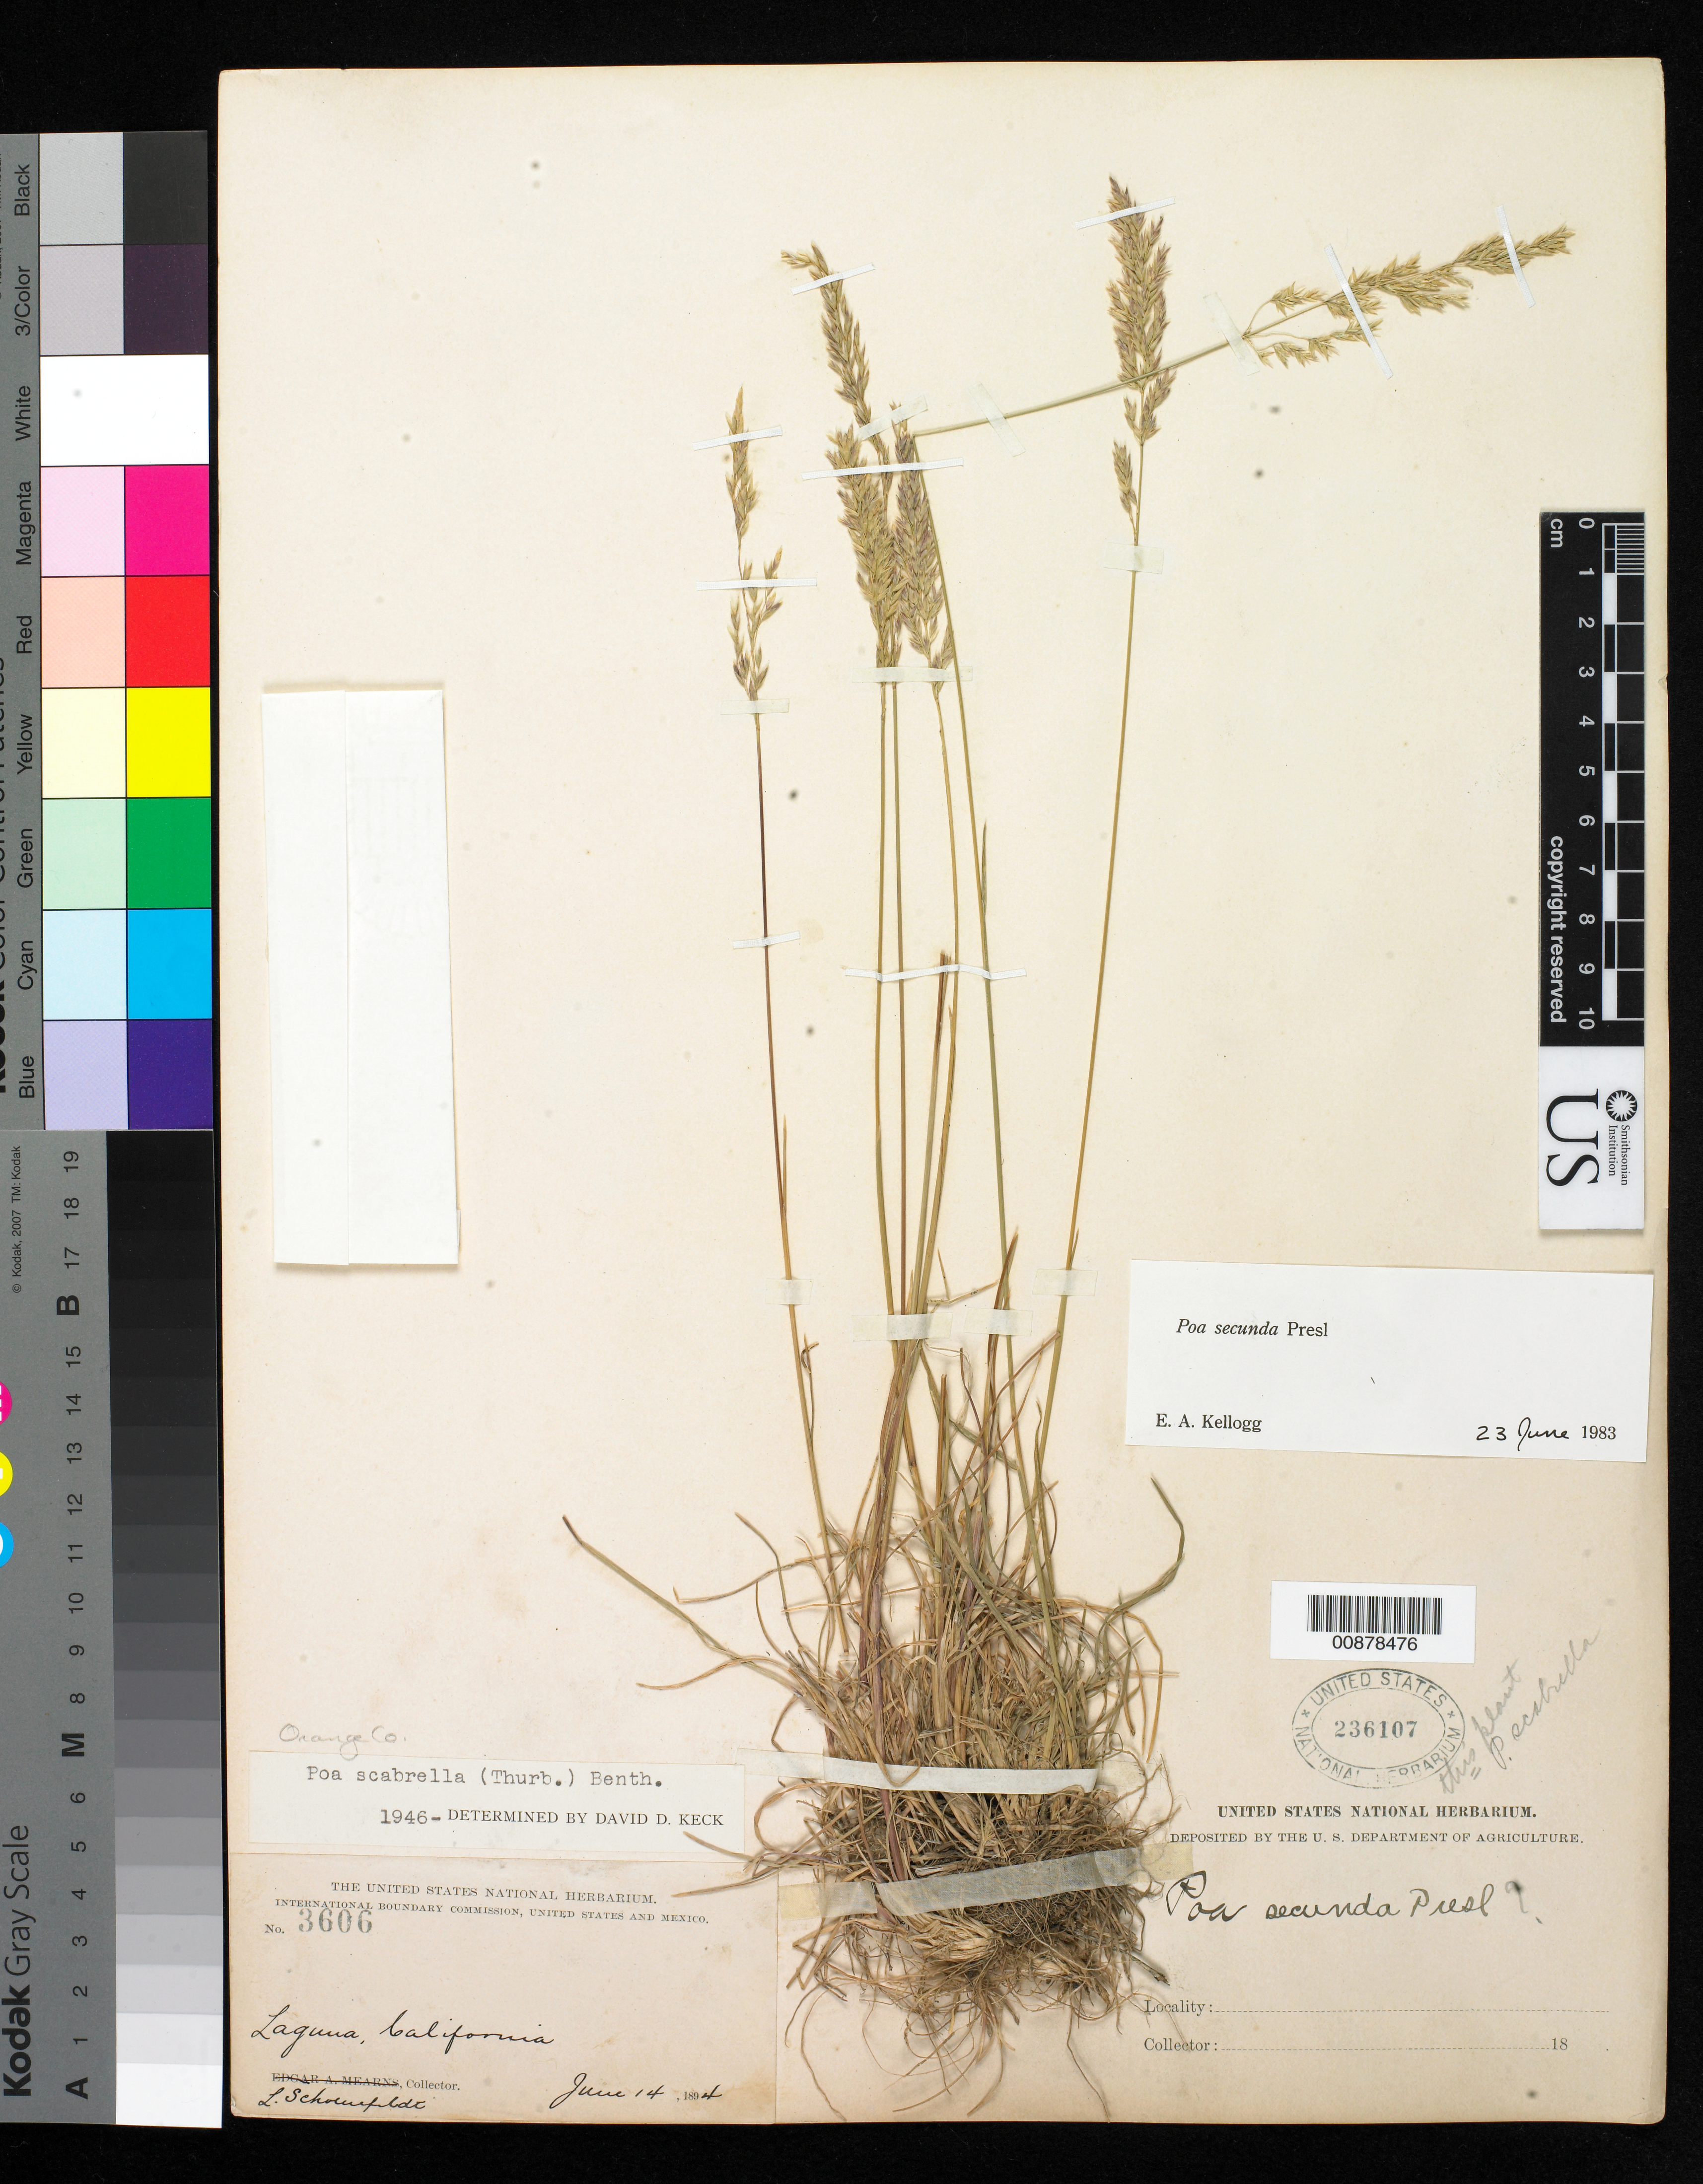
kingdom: Plantae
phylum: Tracheophyta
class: Liliopsida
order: Poales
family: Poaceae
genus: Poa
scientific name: Poa secunda subsp. secunda var. scabrella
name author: (Thurb.) Soreng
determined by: Poaceae Reorganization Project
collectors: L. Schoenfeldt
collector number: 3606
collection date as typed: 14 Jun 1894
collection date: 1894-06-14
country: United States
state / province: California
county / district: Orange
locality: Laguna, California.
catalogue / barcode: US 236107